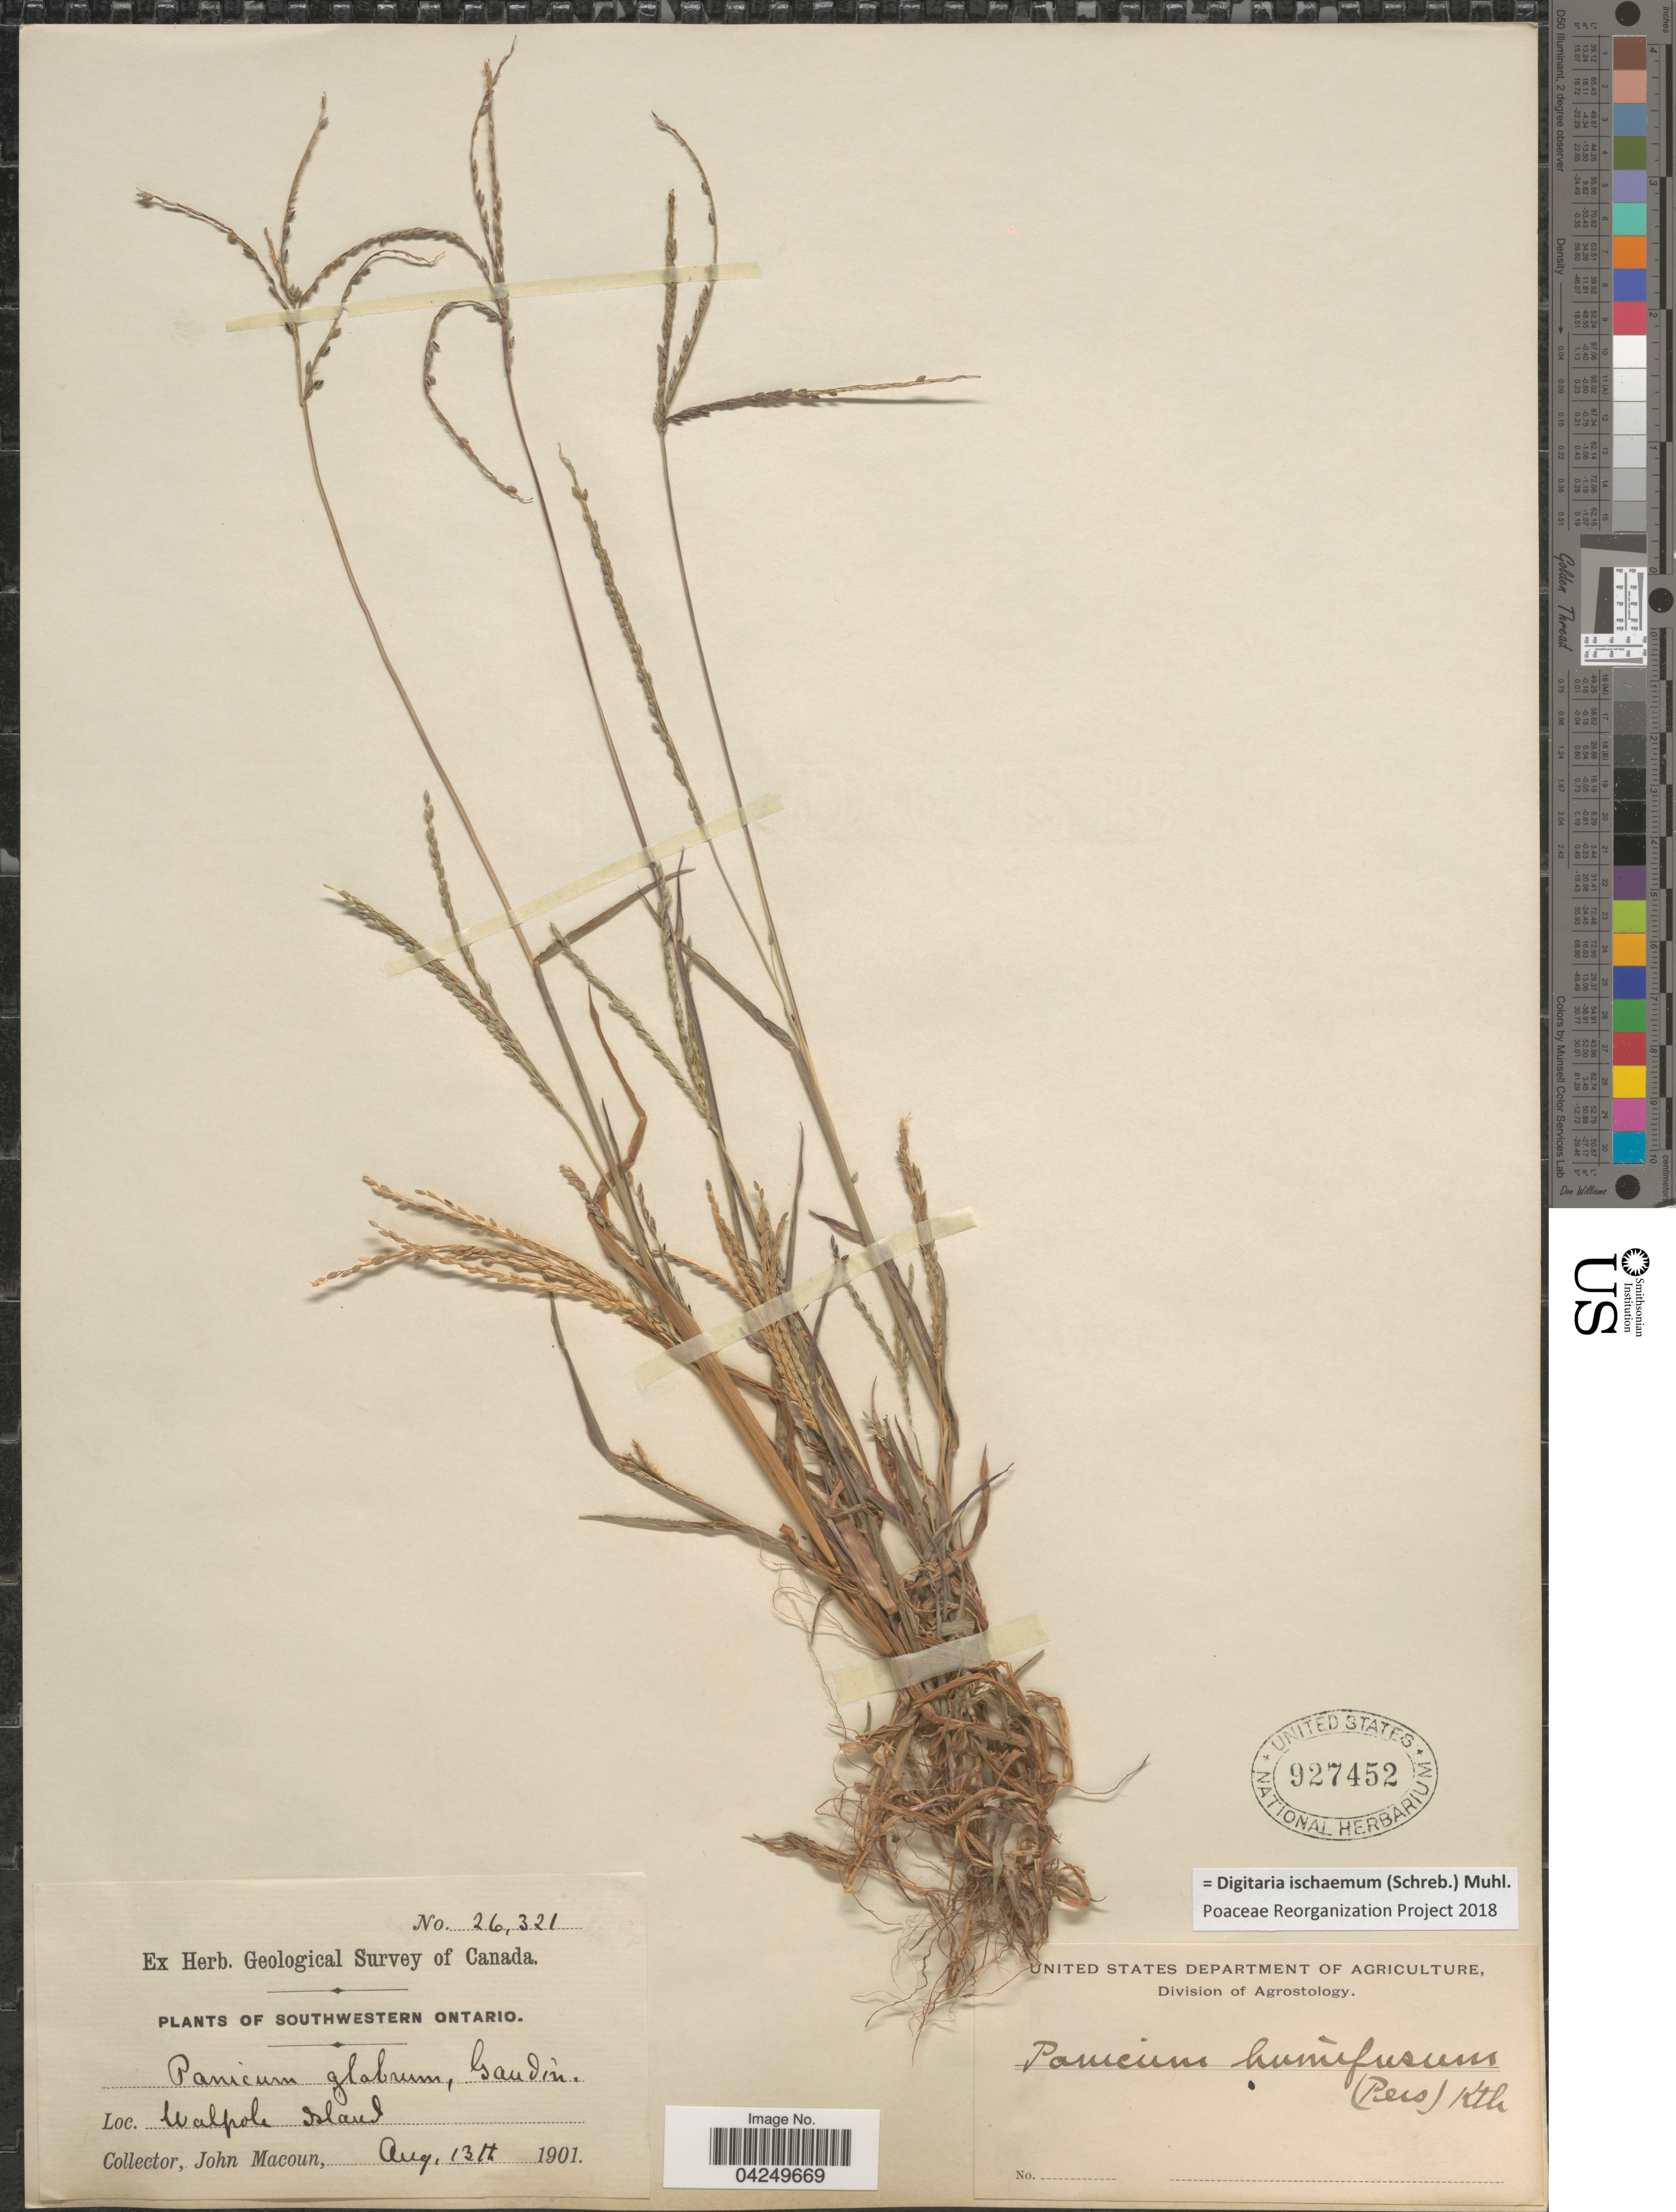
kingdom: Plantae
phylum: Tracheophyta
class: Liliopsida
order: Poales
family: Poaceae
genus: Digitaria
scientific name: Digitaria ischaemum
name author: (Schreber) Schreber ex Muhl.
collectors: J. Macoun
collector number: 26321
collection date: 1901-08-13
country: Canada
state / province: Ontario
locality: Geological Survey of Canada. Southwestern Ontario. Walpole Island.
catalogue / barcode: US 927452